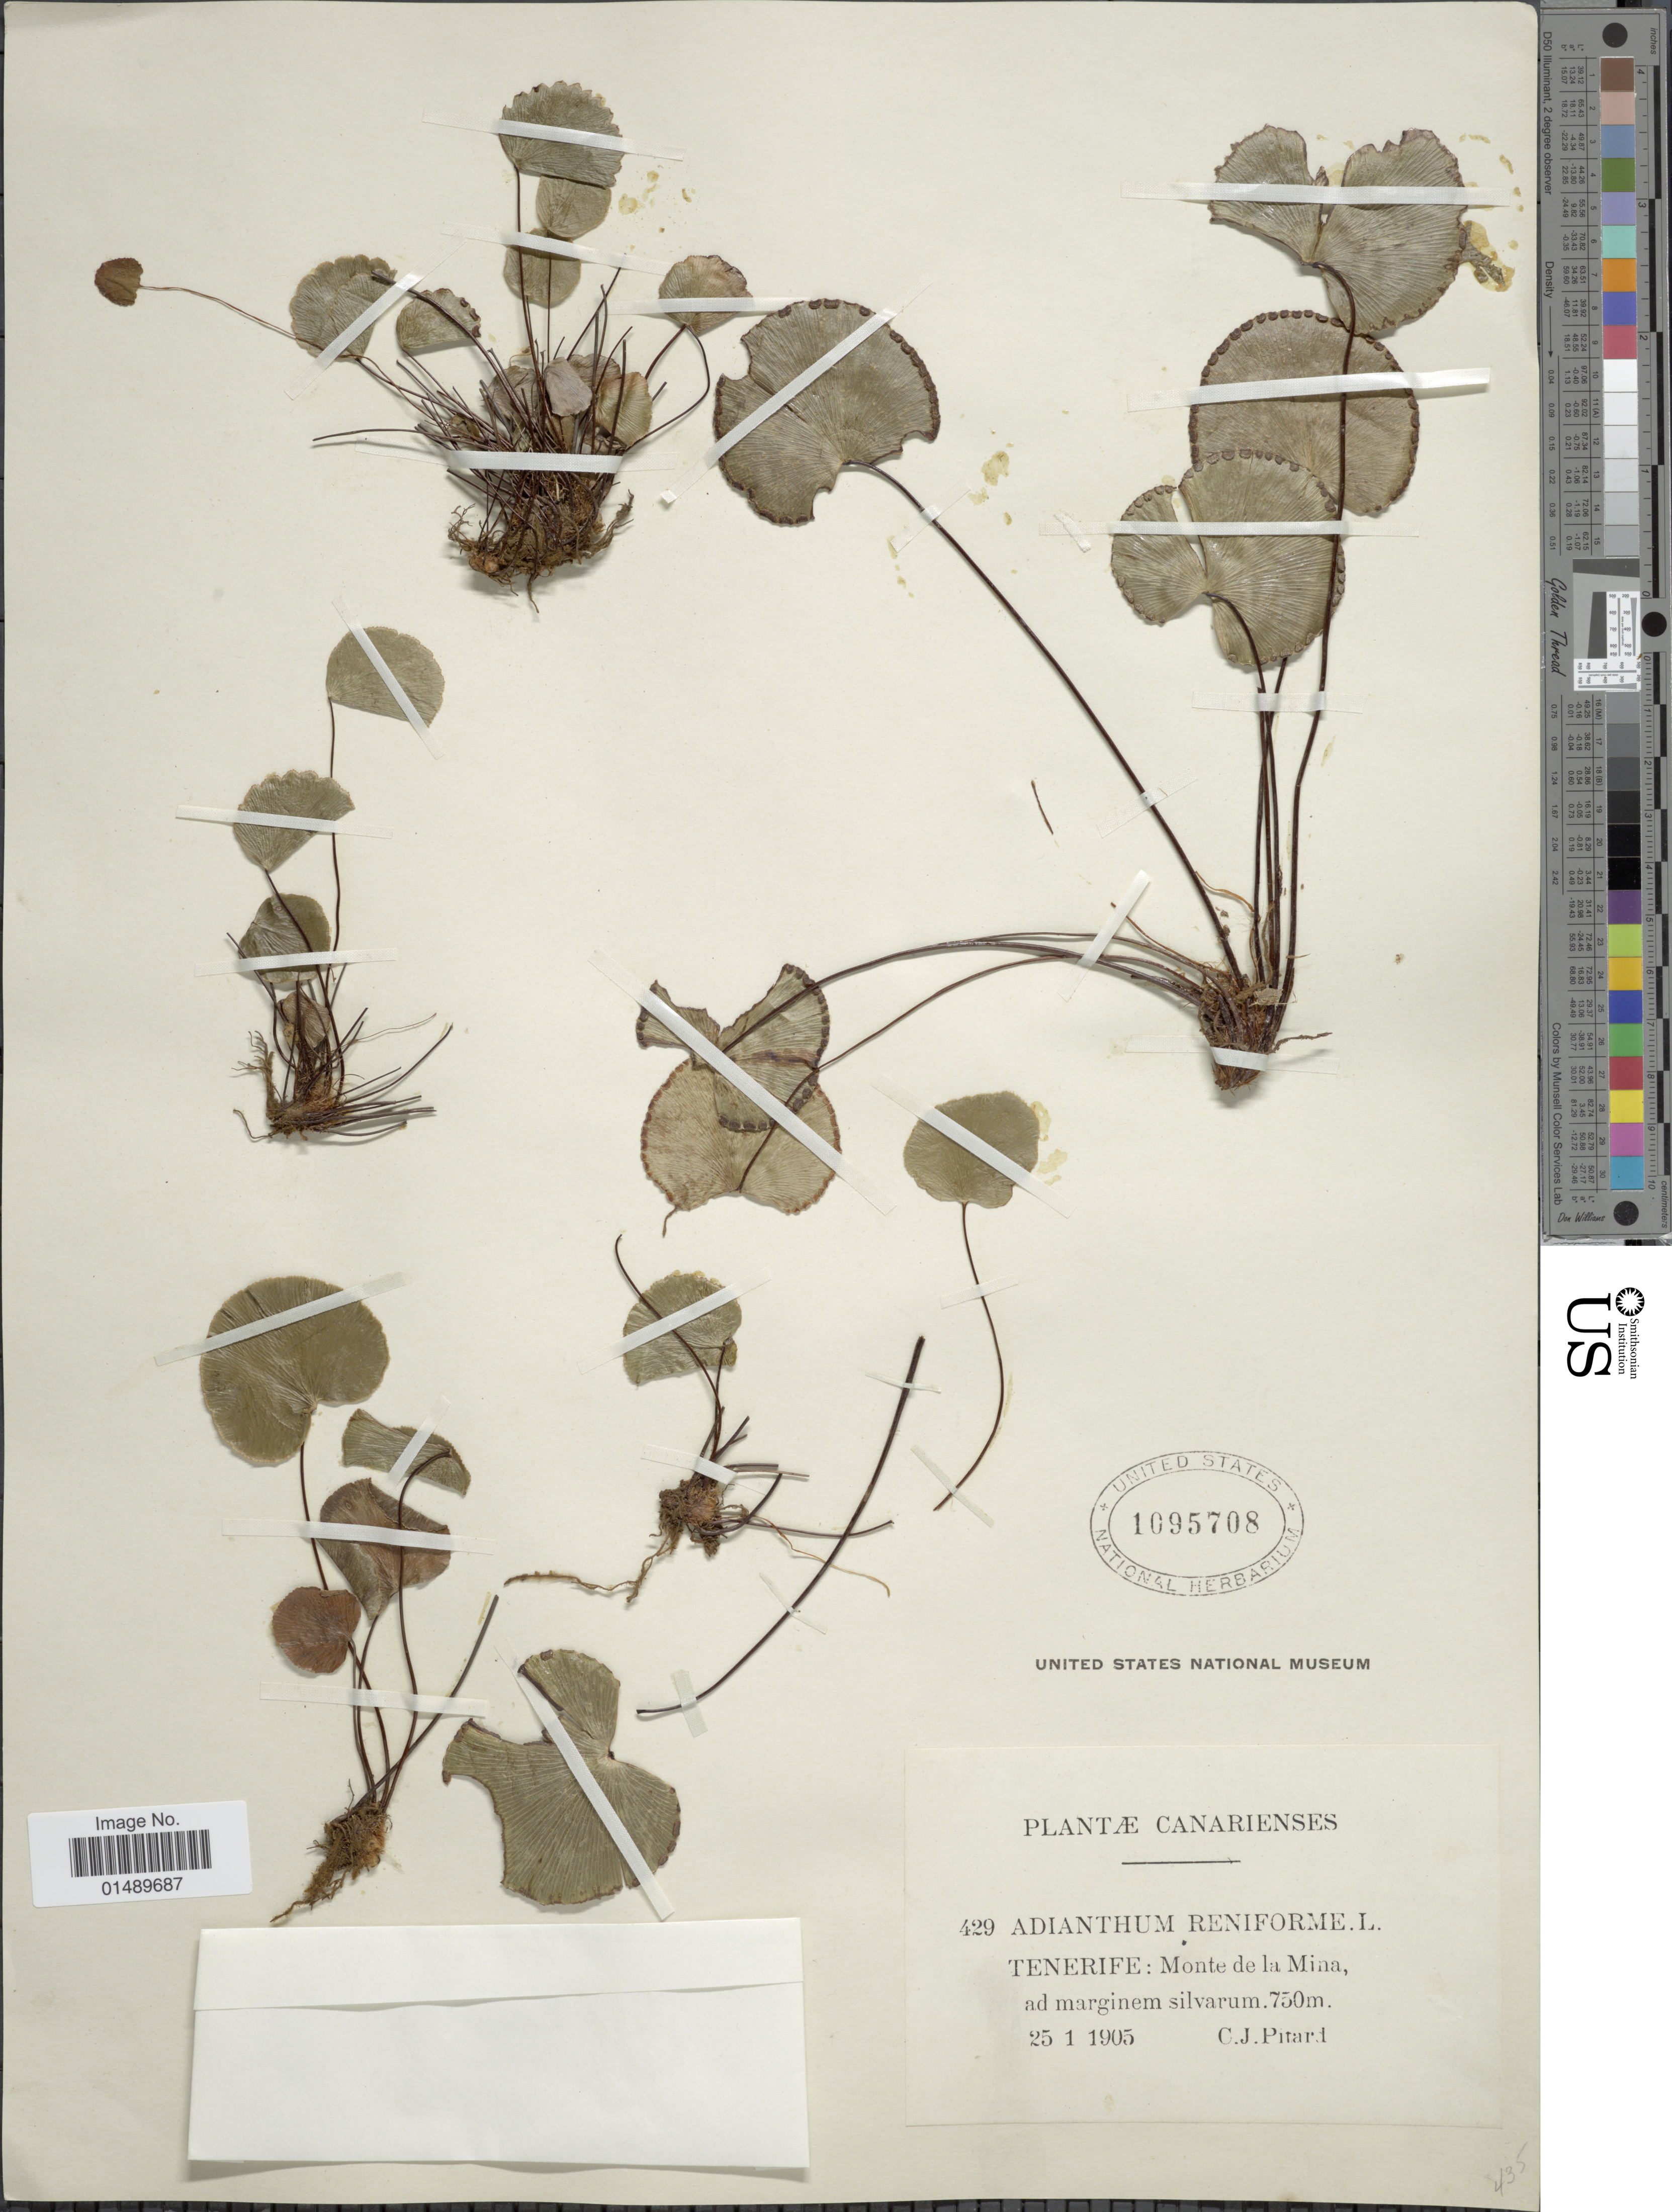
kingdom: Plantae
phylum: Tracheophyta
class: Polypodiopsida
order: Polypodiales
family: Pteridaceae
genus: Adiantum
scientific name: Adiantum reniforme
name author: L.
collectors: C. Pitard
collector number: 429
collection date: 1905-01-25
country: Spain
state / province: Canarias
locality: Canariensesm Tenerife: Monte de la Mina, ad marginem silvarum.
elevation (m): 750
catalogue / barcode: US 1095708